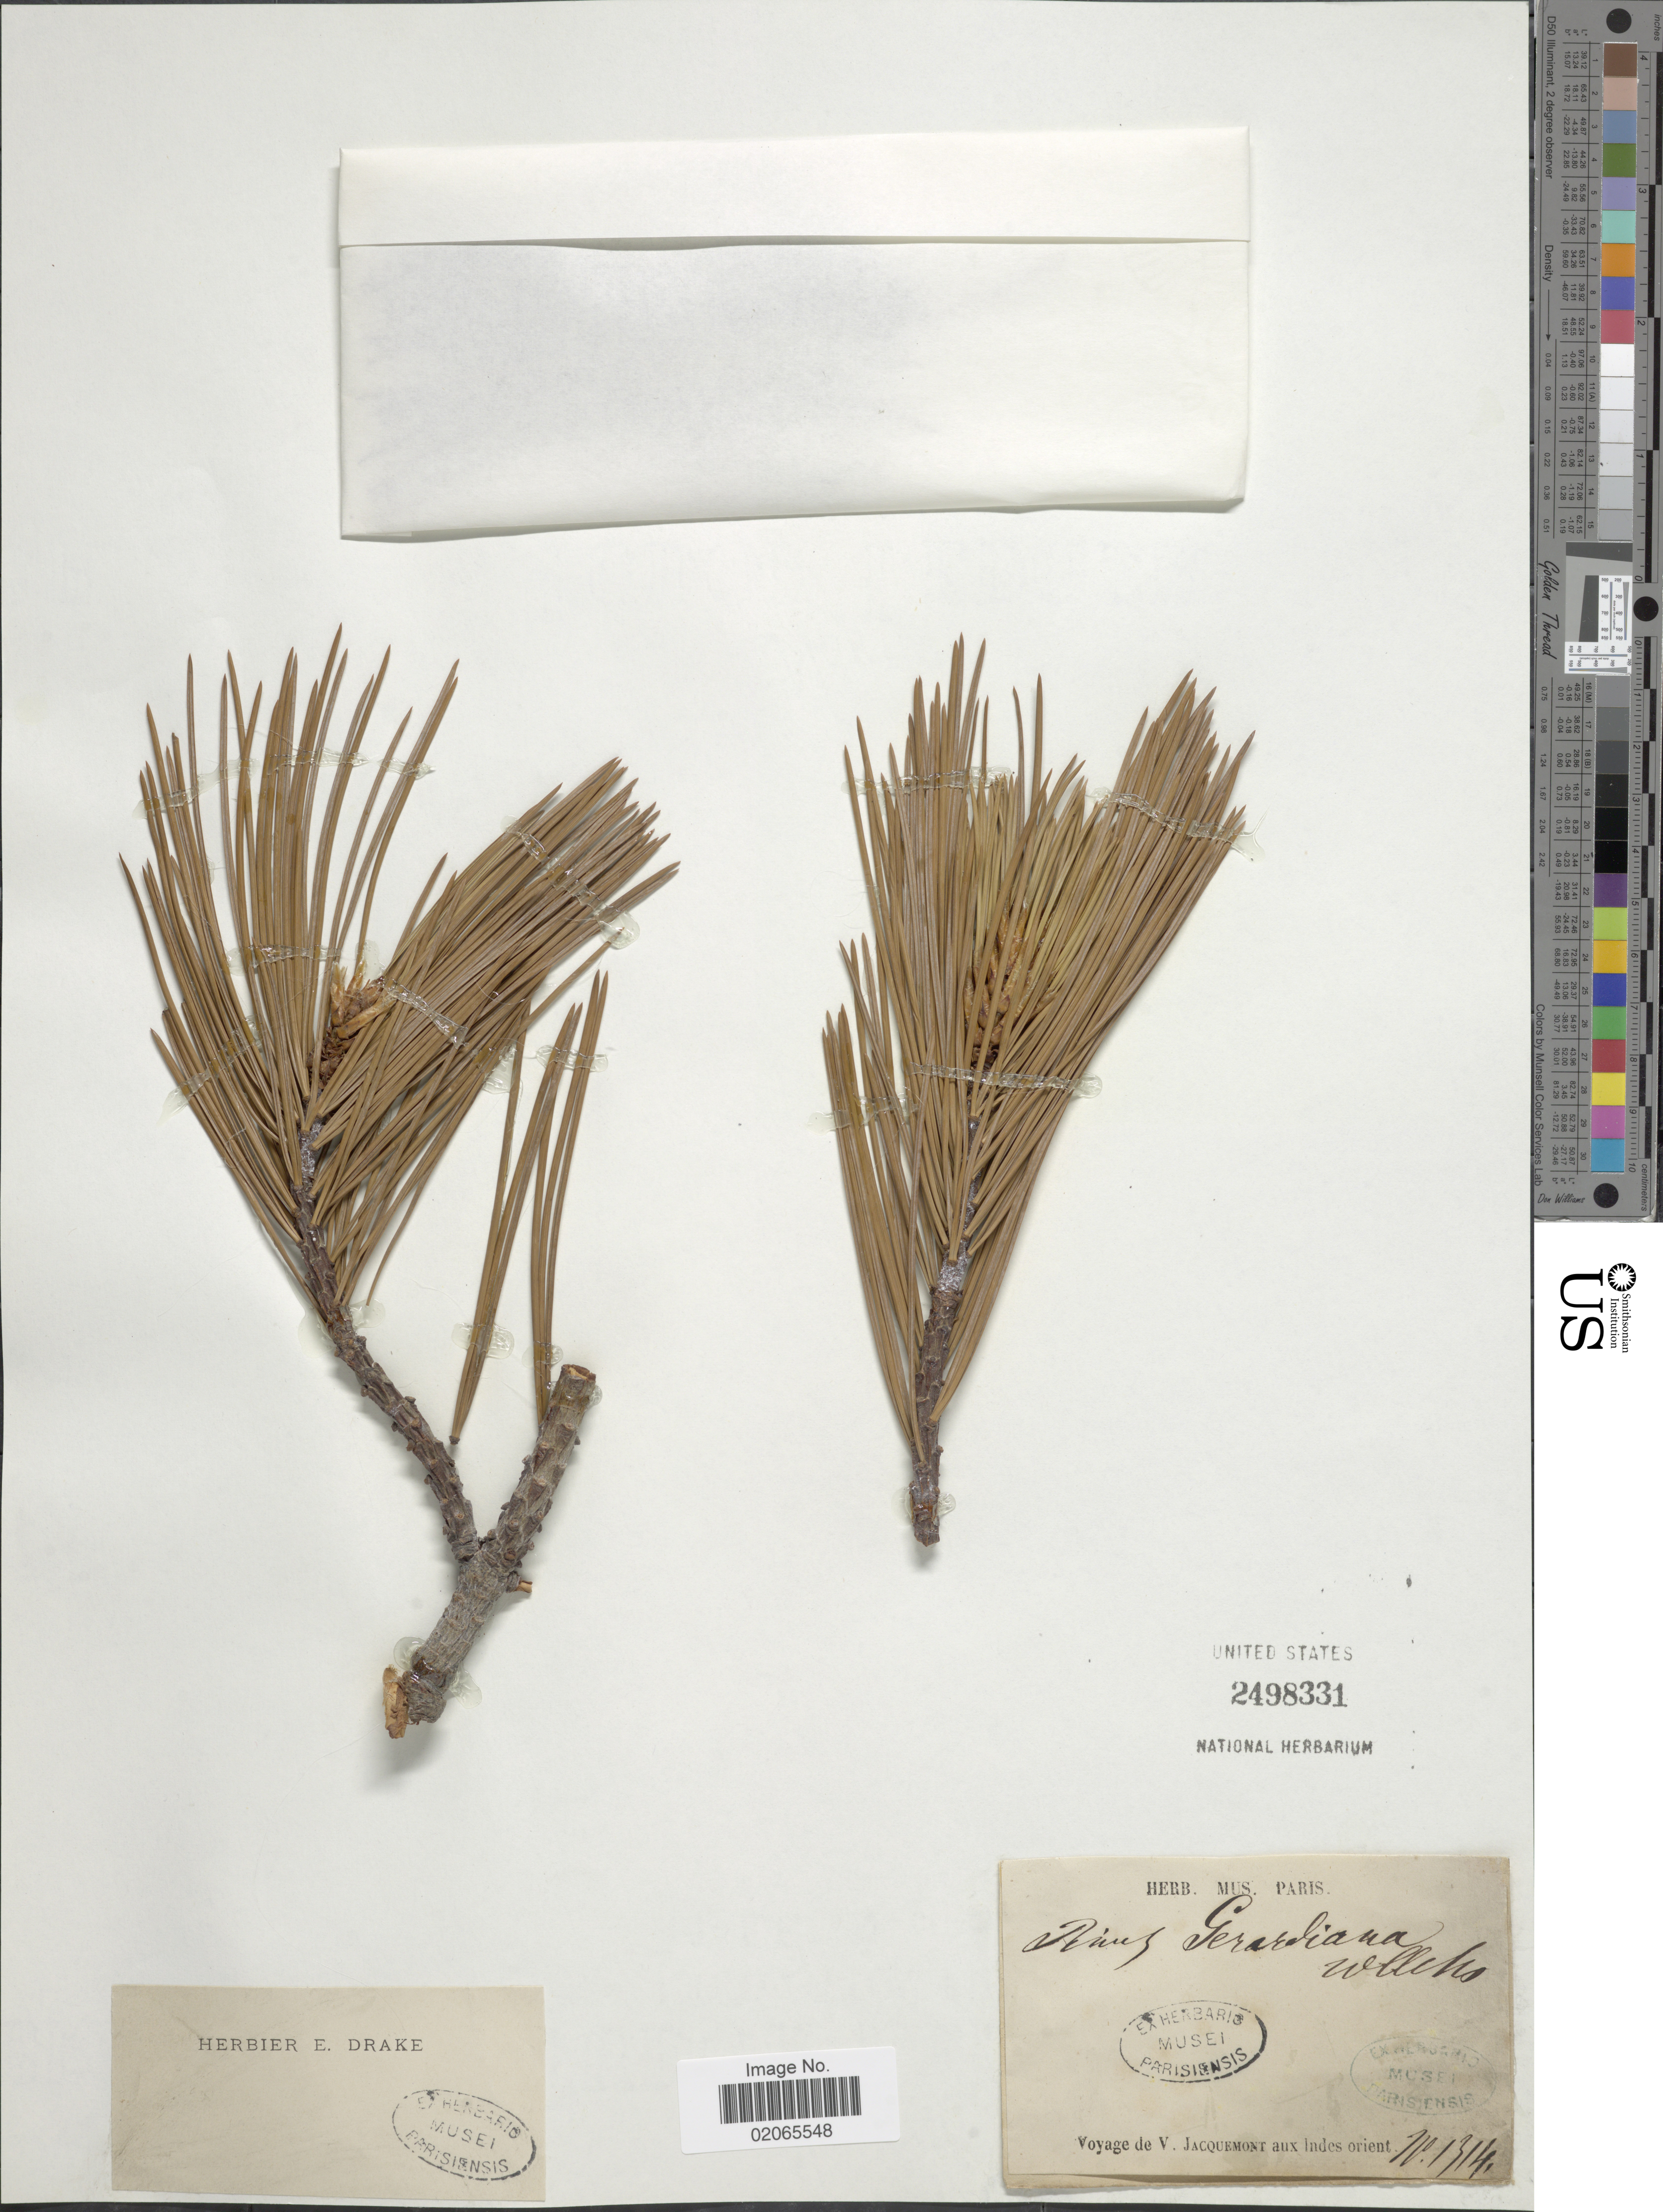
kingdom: Plantae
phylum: Tracheophyta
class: Pinopsida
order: Pinales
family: Pinaceae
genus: Pinus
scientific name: Pinus gerardiana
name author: Wall. ex D. Don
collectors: V. Jacquemont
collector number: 1314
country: India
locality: Voyage de V. Jacquemont aux Indes Orient.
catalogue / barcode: US 2498331